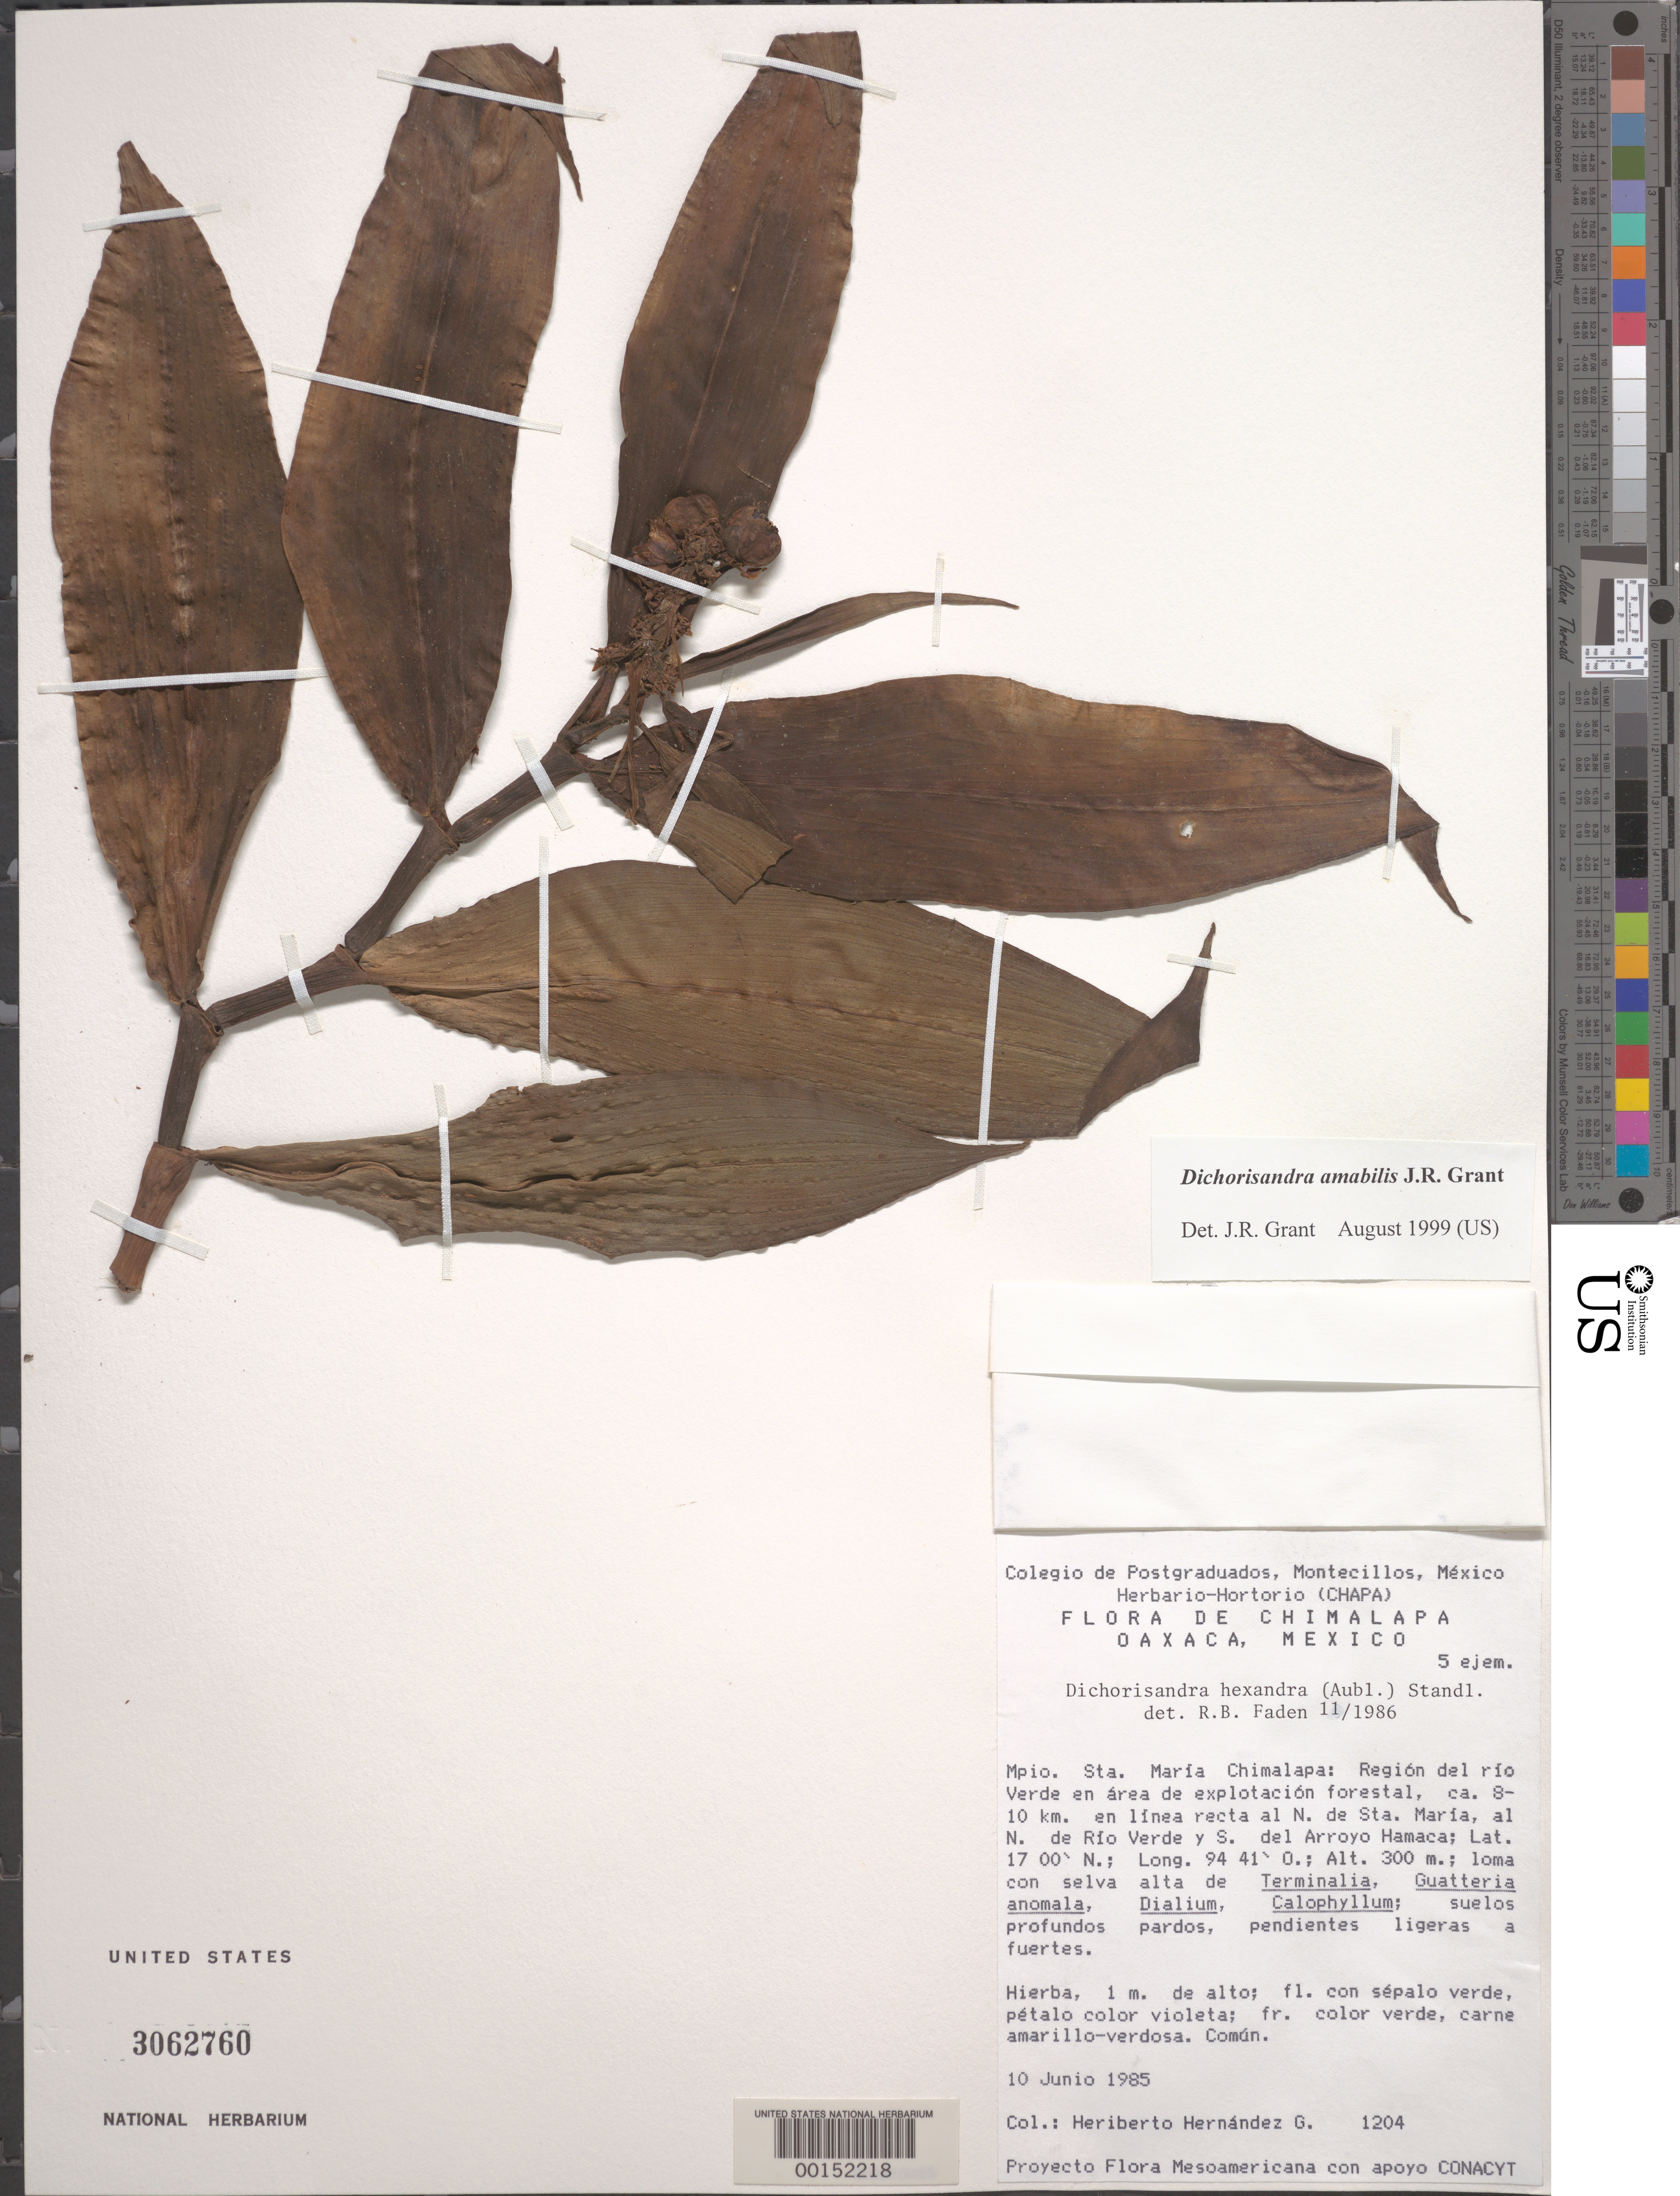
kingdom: Plantae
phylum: Tracheophyta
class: Liliopsida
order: Commelinales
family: Commelinaceae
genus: Dichorisandra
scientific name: Dichorisandra hexandra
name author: (Aubl.) Standl.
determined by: Faden, Robert B., (US), Smithsonian Institution - National Museum of Natural History (UNITED STATES)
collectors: H. M. Hernandez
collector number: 1204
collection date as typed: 10 Jun 1985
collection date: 1985-06-10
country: Mexico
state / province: Oaxaca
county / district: Santa Maria Chimalapa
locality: Rio Verde, N of Santa Maria, S of arroyo hamaca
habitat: Thicket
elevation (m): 300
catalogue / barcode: US 3062760